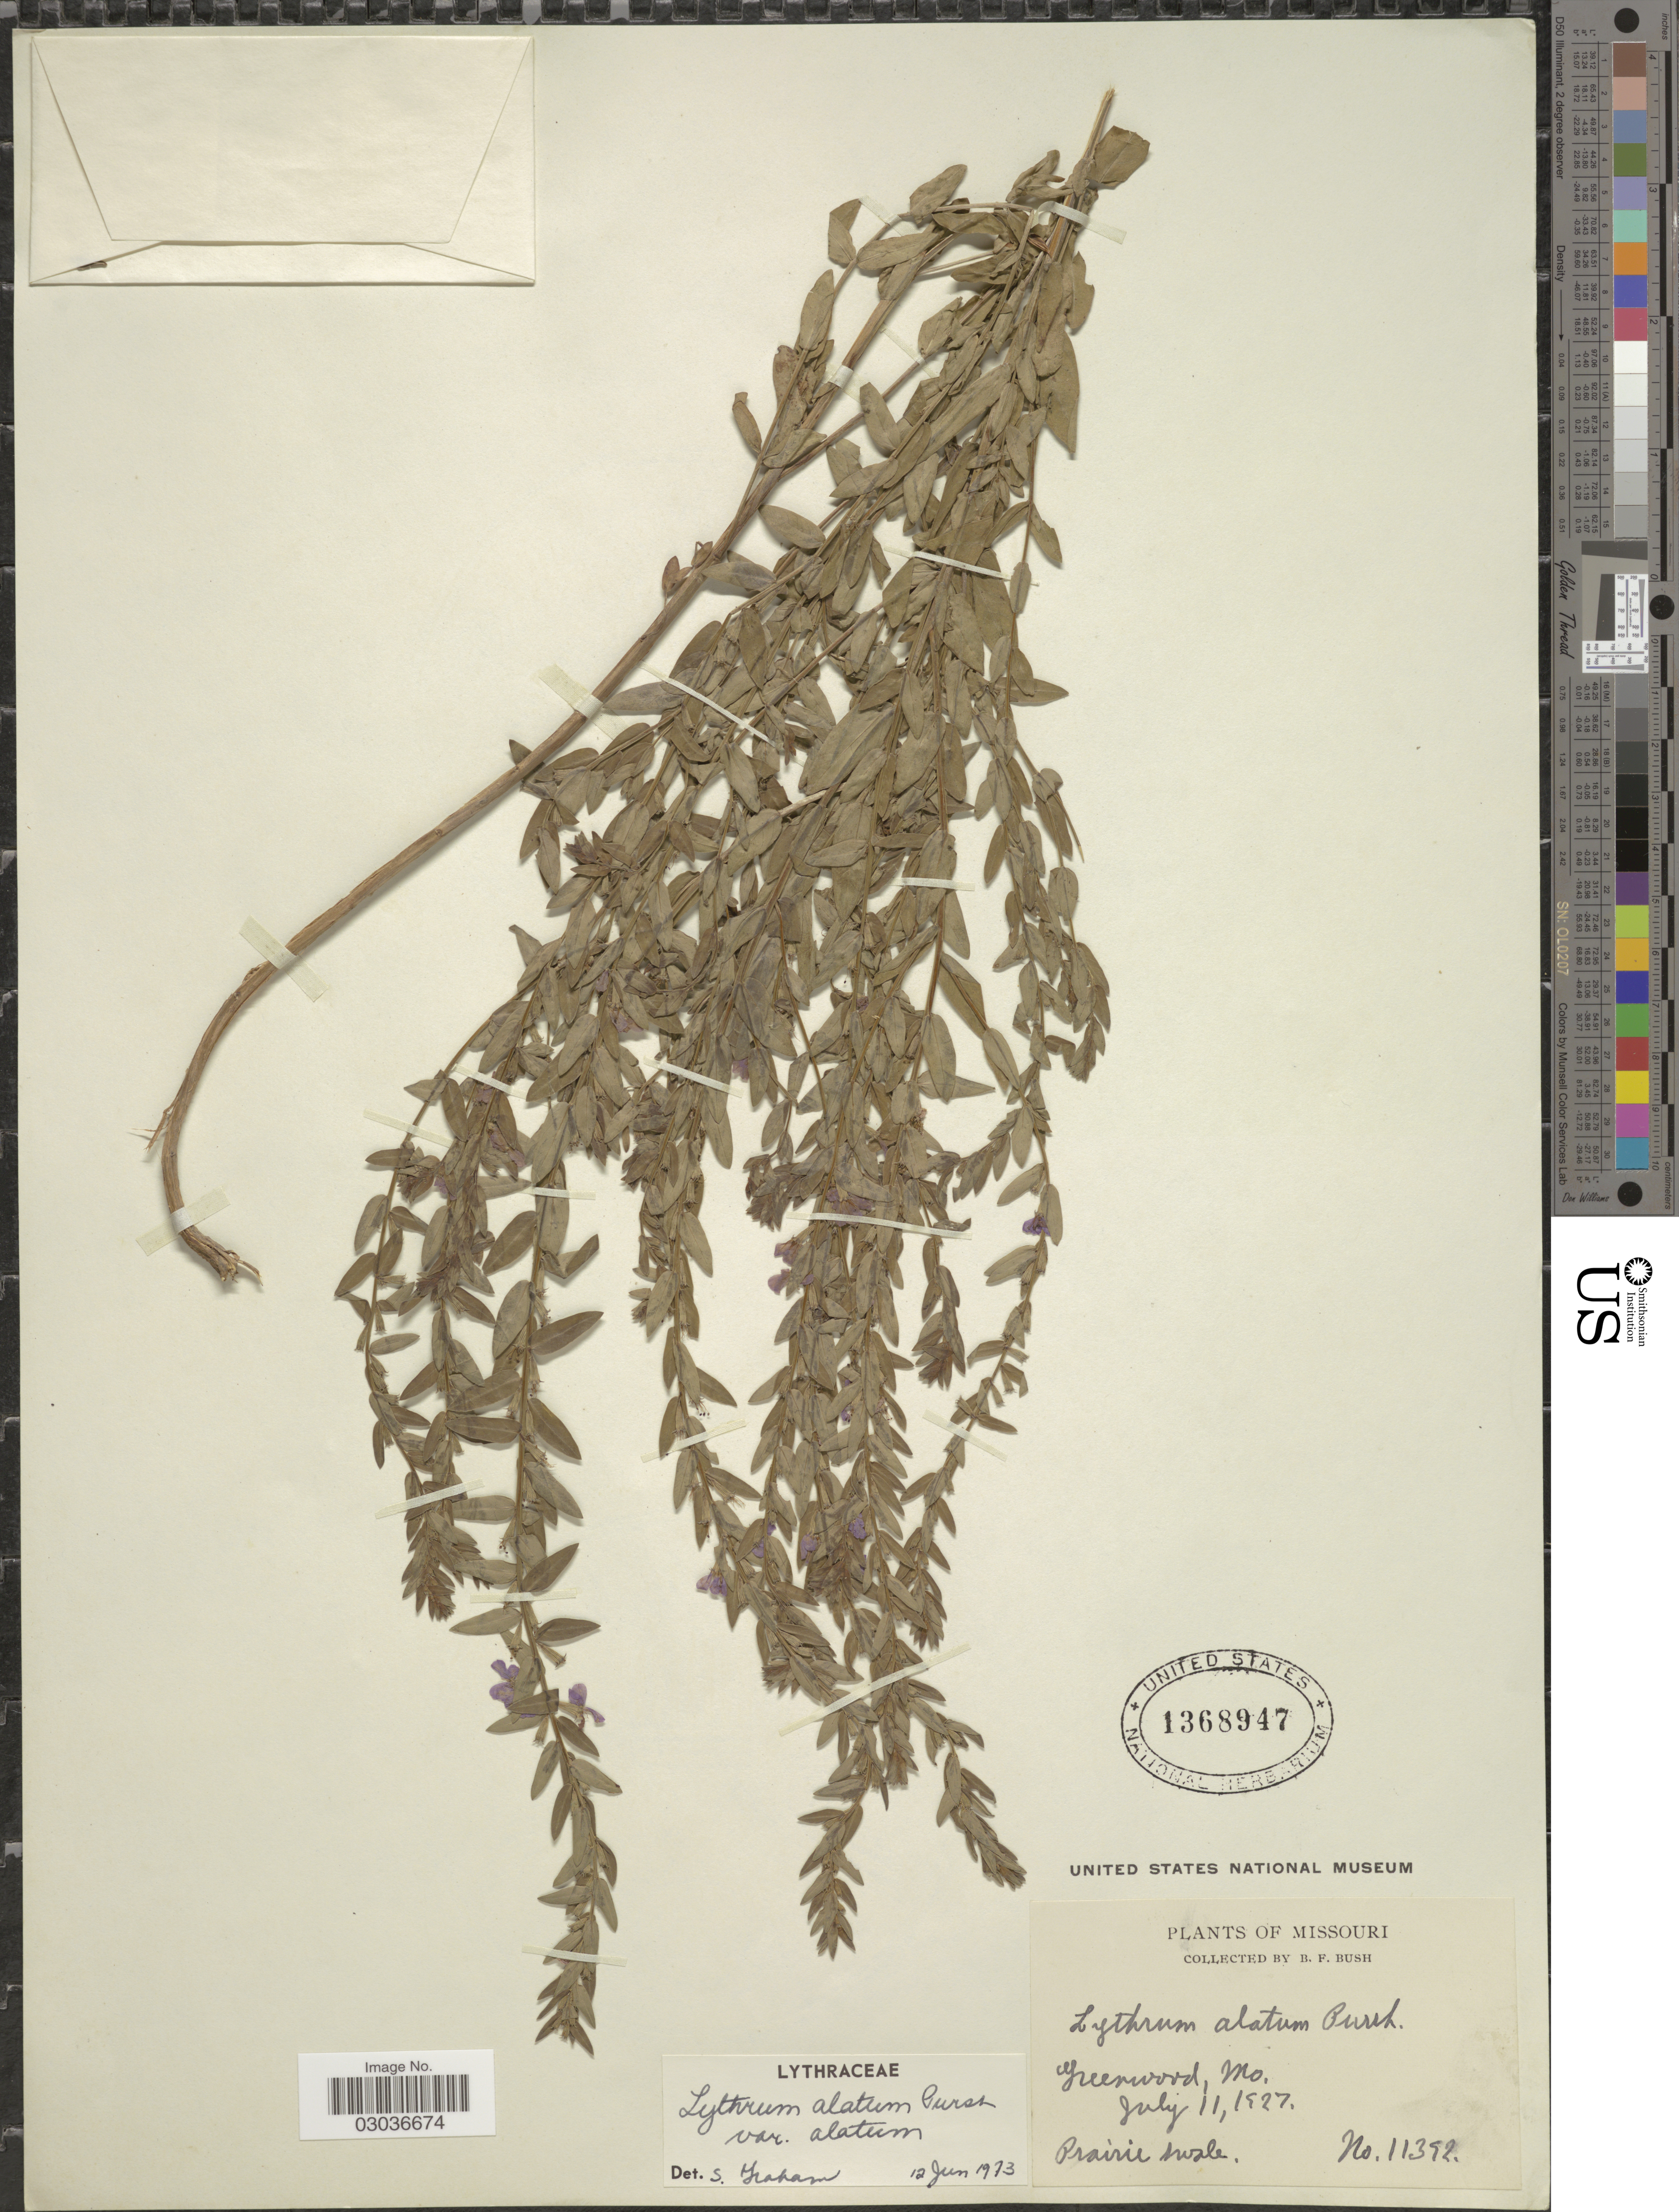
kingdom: Plantae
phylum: Tracheophyta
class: Magnoliopsida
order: Myrtales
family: Lythraceae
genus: Lythrum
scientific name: Lythrum alatum var. alatum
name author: Pursh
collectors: B. F. Bush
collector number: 11392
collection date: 1927-07-11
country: United States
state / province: Missouri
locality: Greenwood.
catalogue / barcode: US 1368947